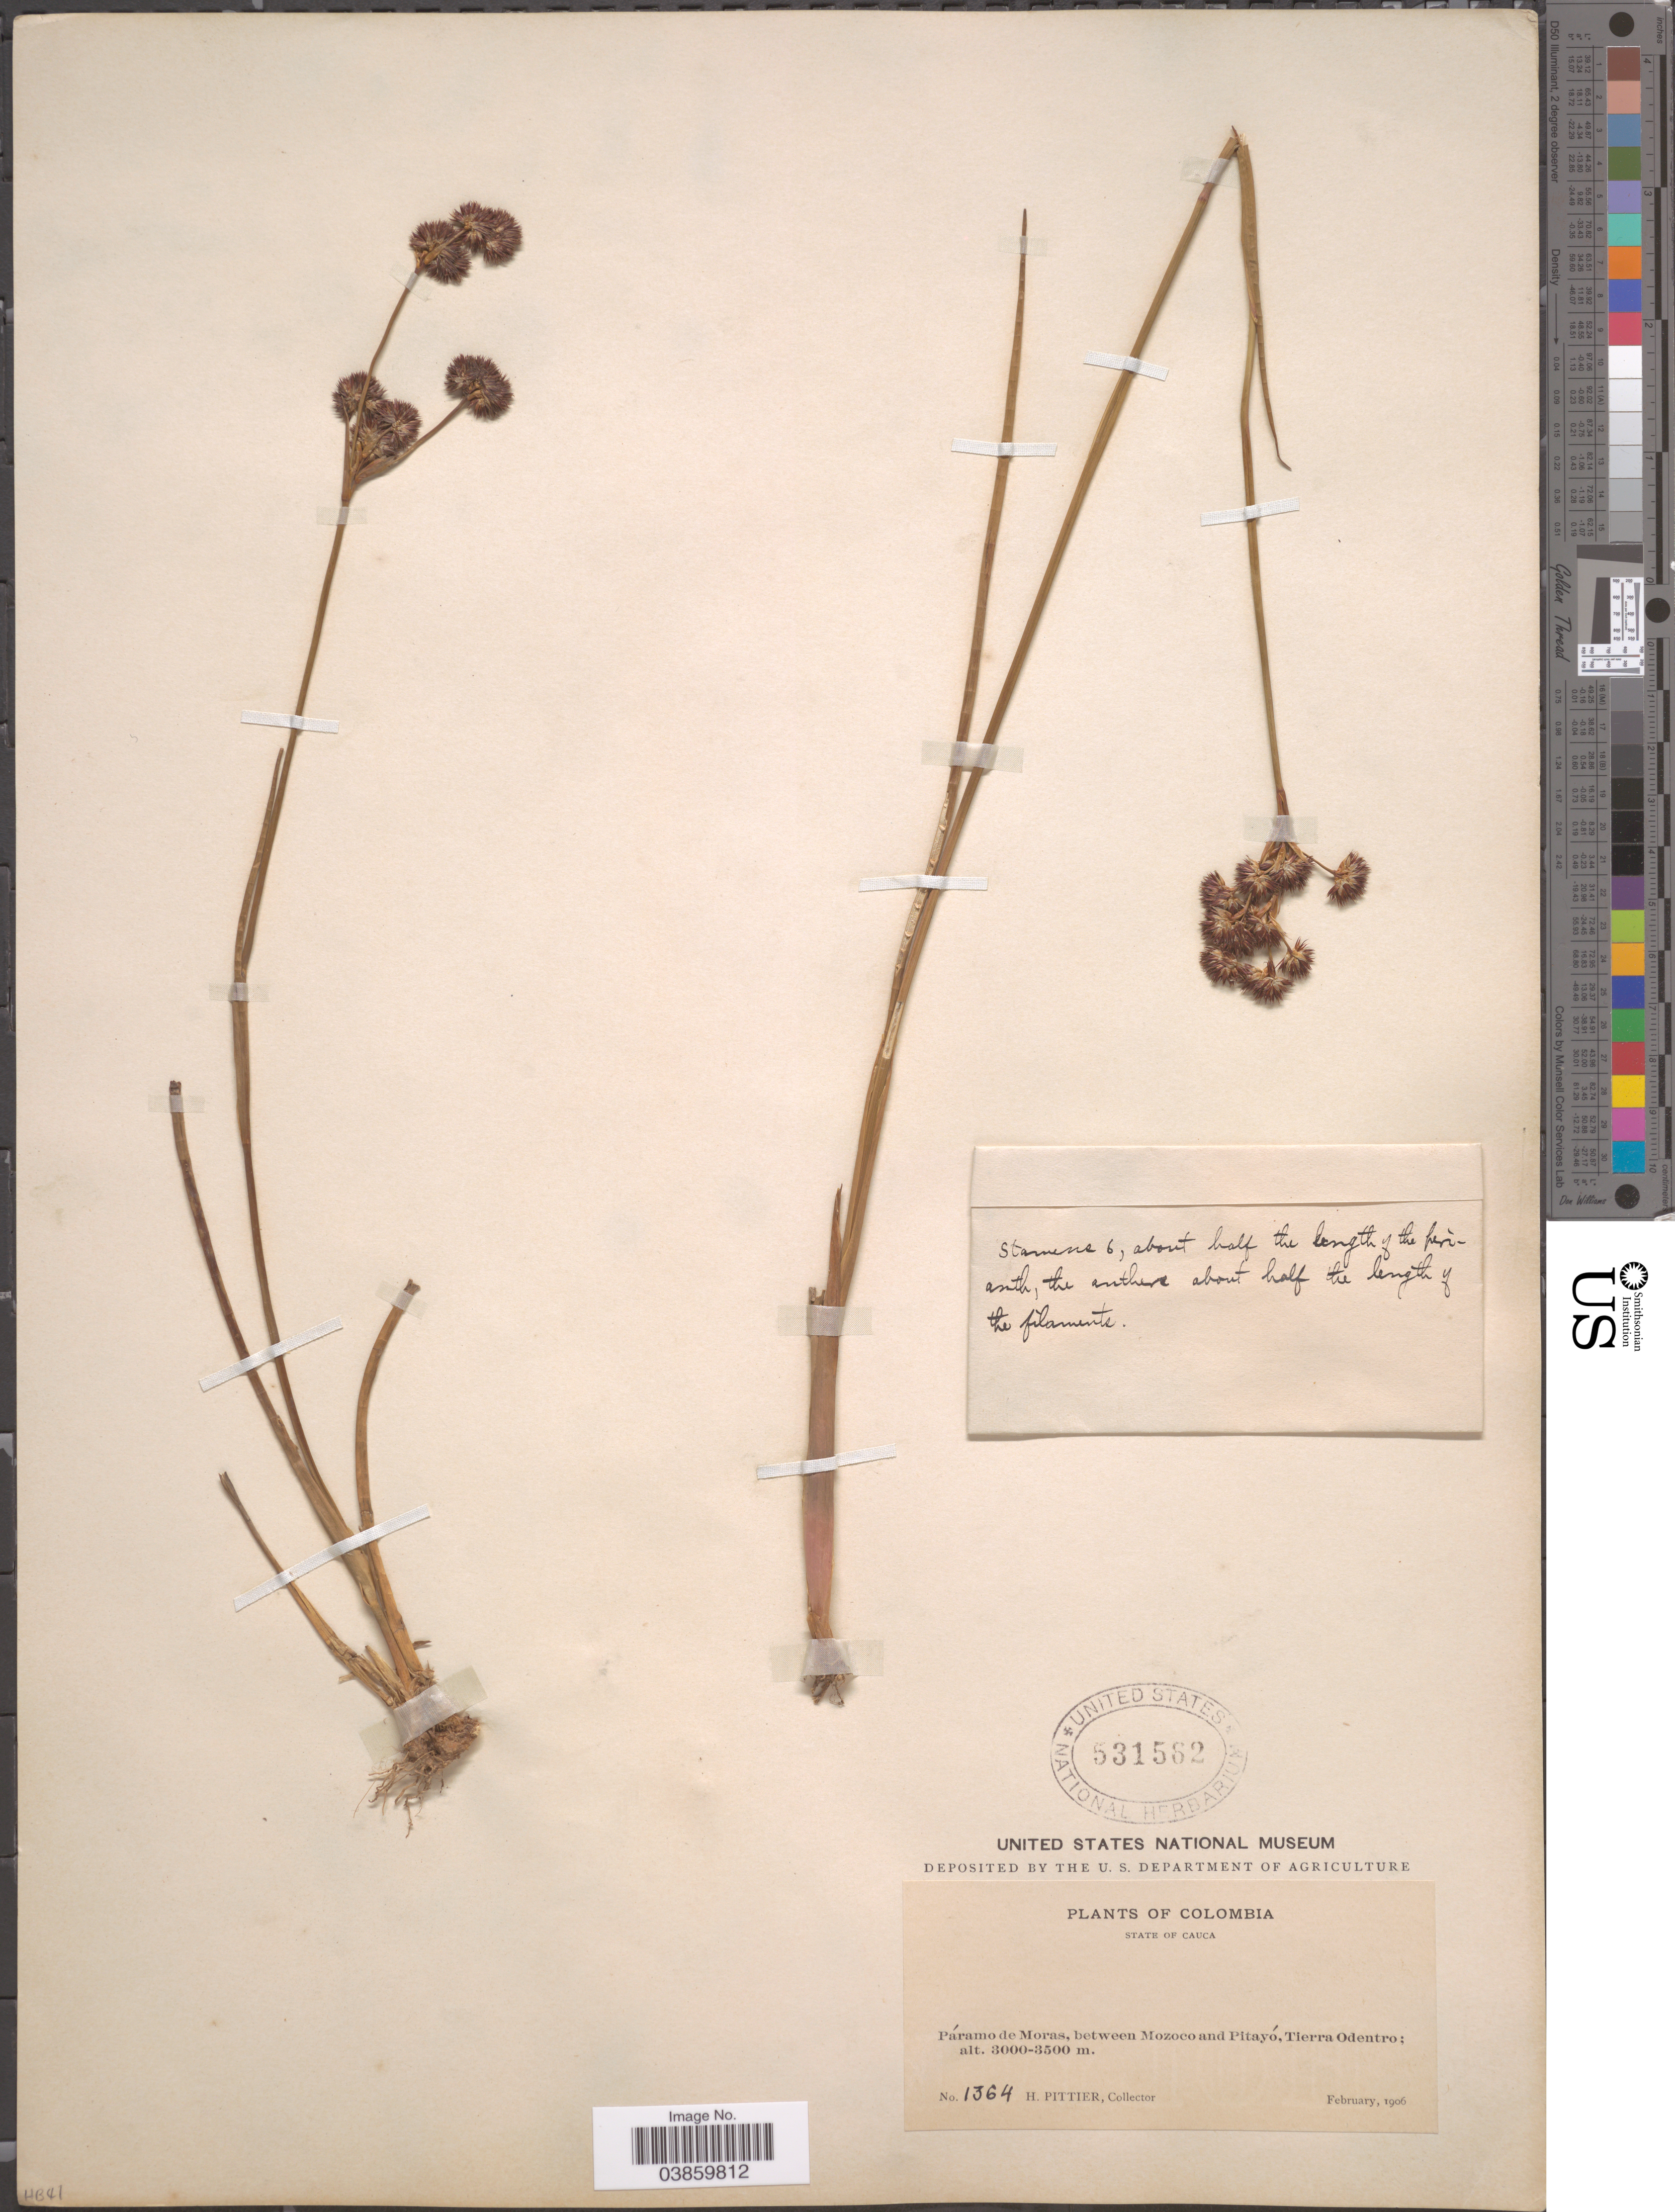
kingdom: Plantae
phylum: Tracheophyta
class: Liliopsida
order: Poales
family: Juncaceae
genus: Juncus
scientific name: Juncus sp.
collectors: H. F. Pittier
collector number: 1364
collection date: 1906-02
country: Colombia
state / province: Cauca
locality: Páramo de Moras, between Mozoco and Pitayó, Tierra Odentro.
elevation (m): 3000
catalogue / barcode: US 531582